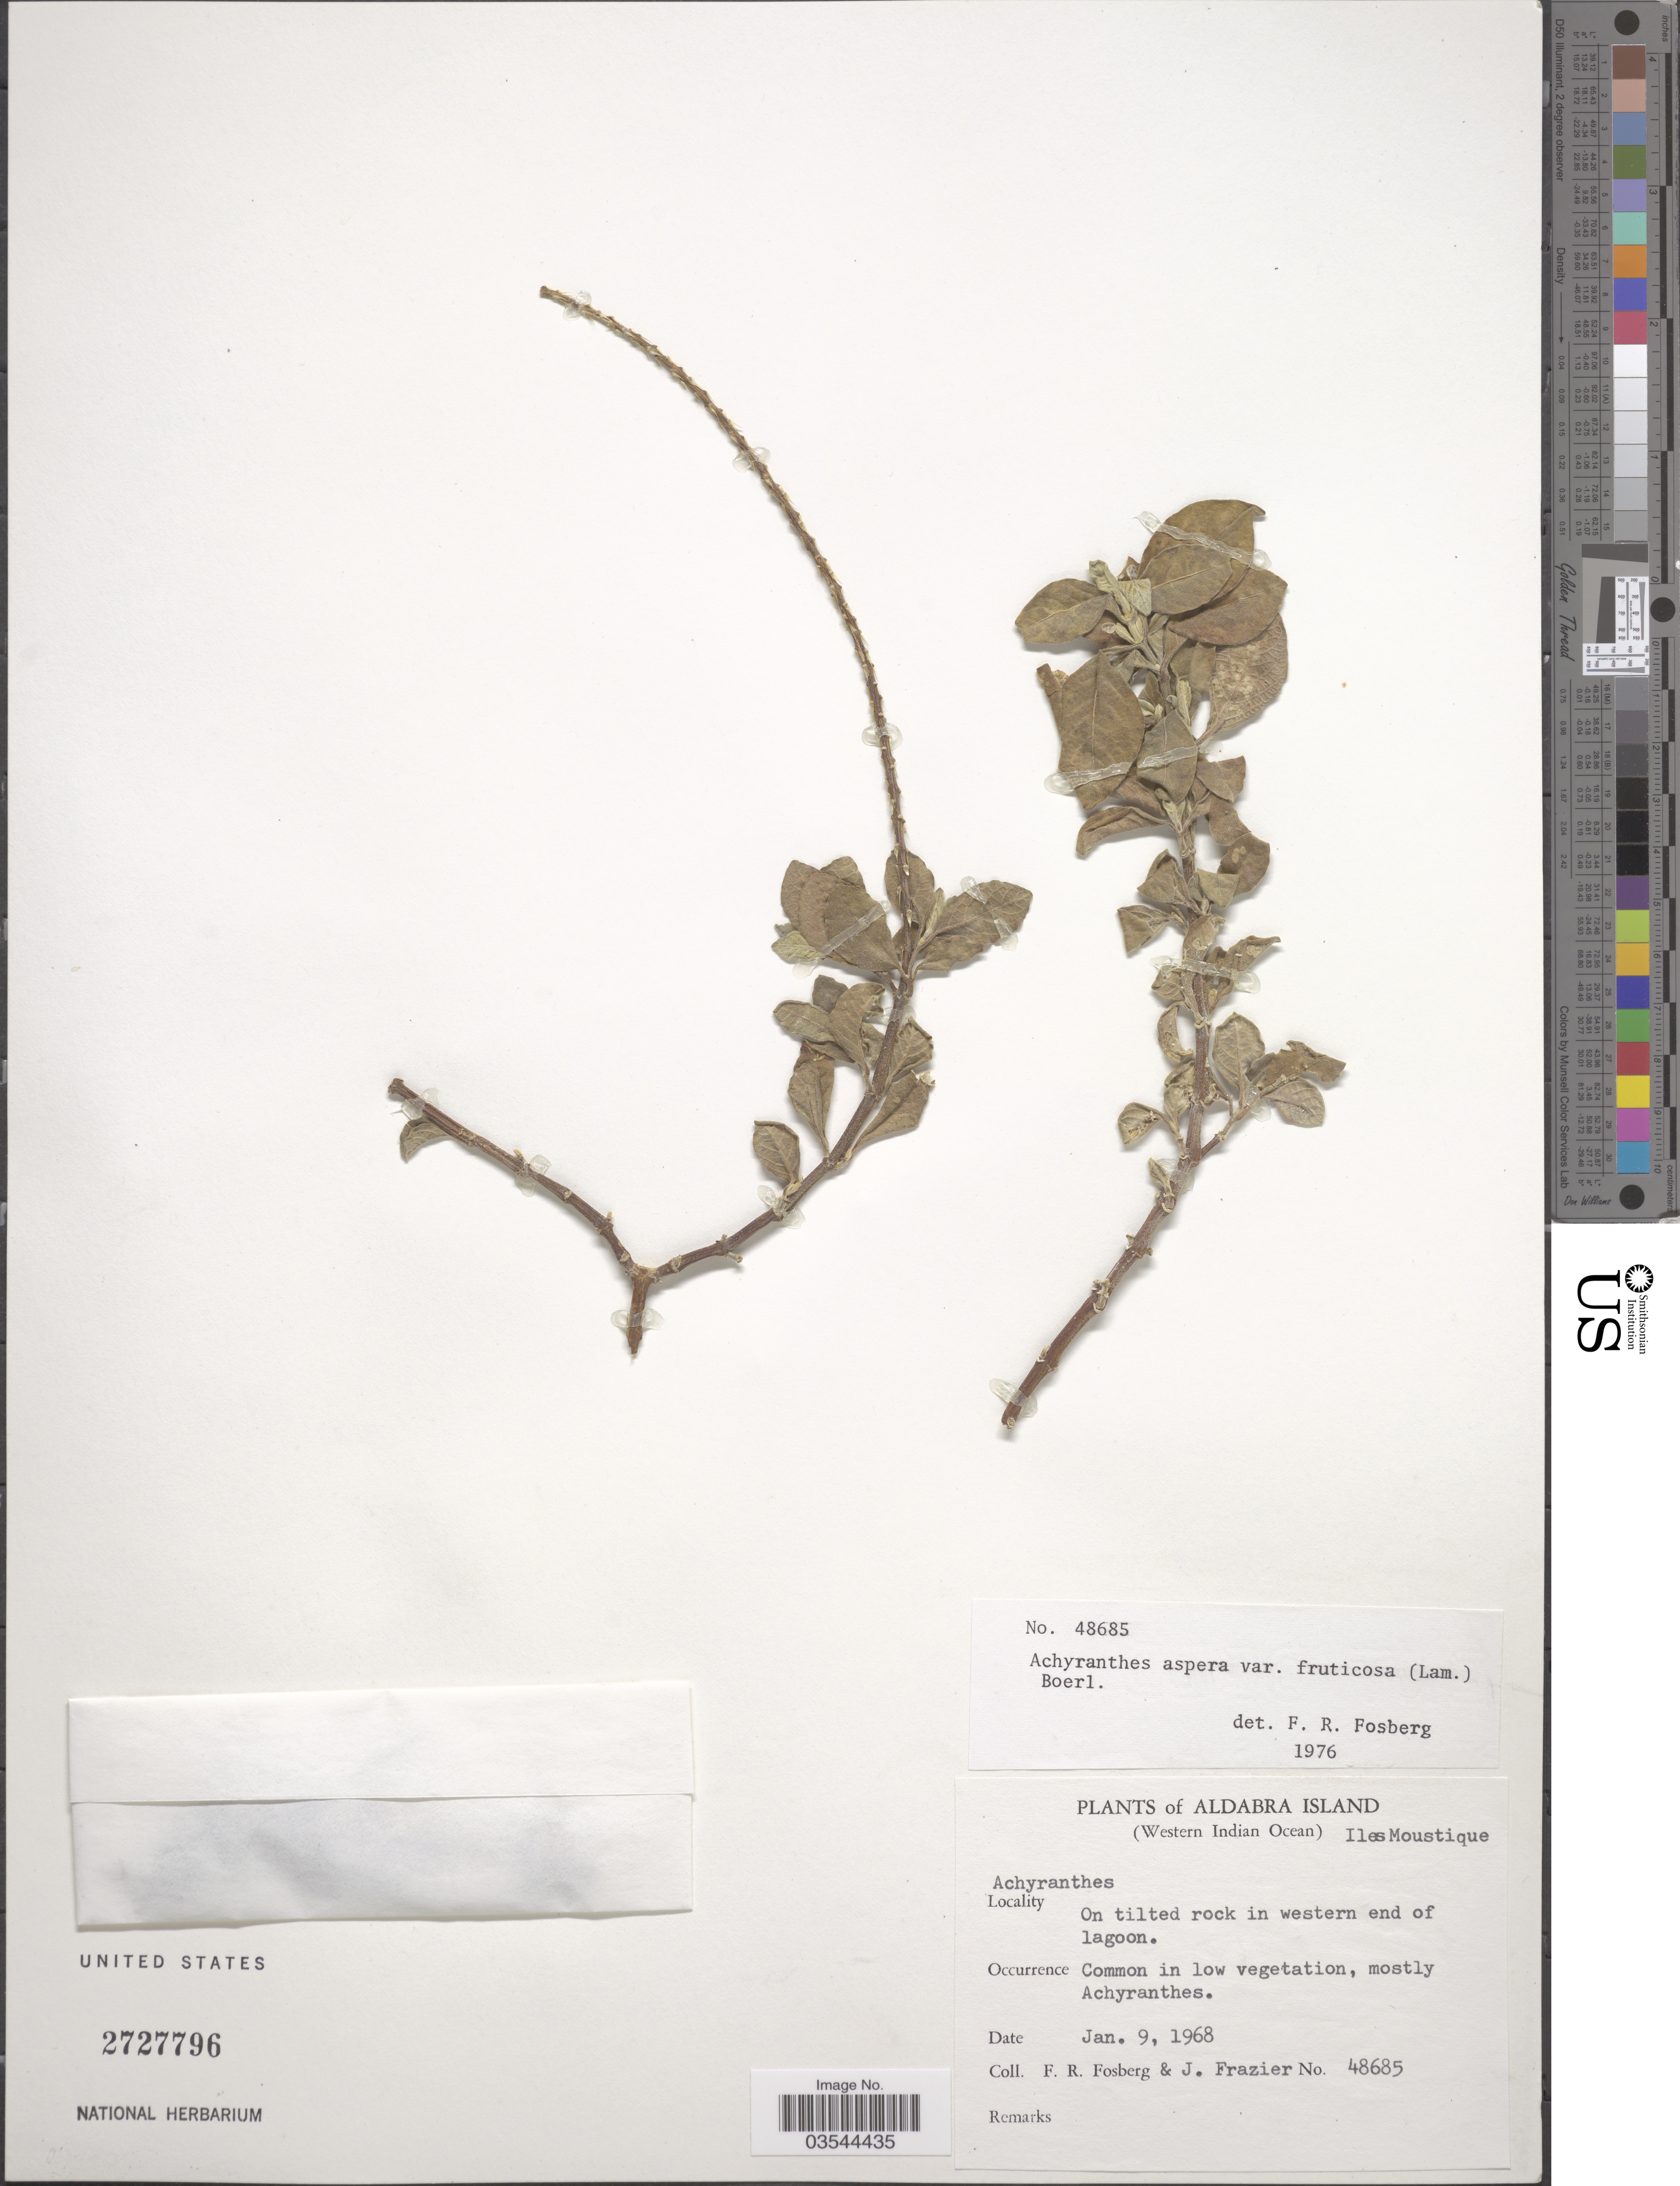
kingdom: Plantae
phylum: Tracheophyta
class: Magnoliopsida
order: Caryophyllales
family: Amaranthaceae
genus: Achyranthes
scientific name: Achyranthes aspera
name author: L.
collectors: F. R. Fosberg & J. Frazier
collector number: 48685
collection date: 1968-01-09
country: Seychelles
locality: Aldabra Island (Western Indian Ocean) Iles Moustique. Western end of lagoon.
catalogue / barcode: US 2727796